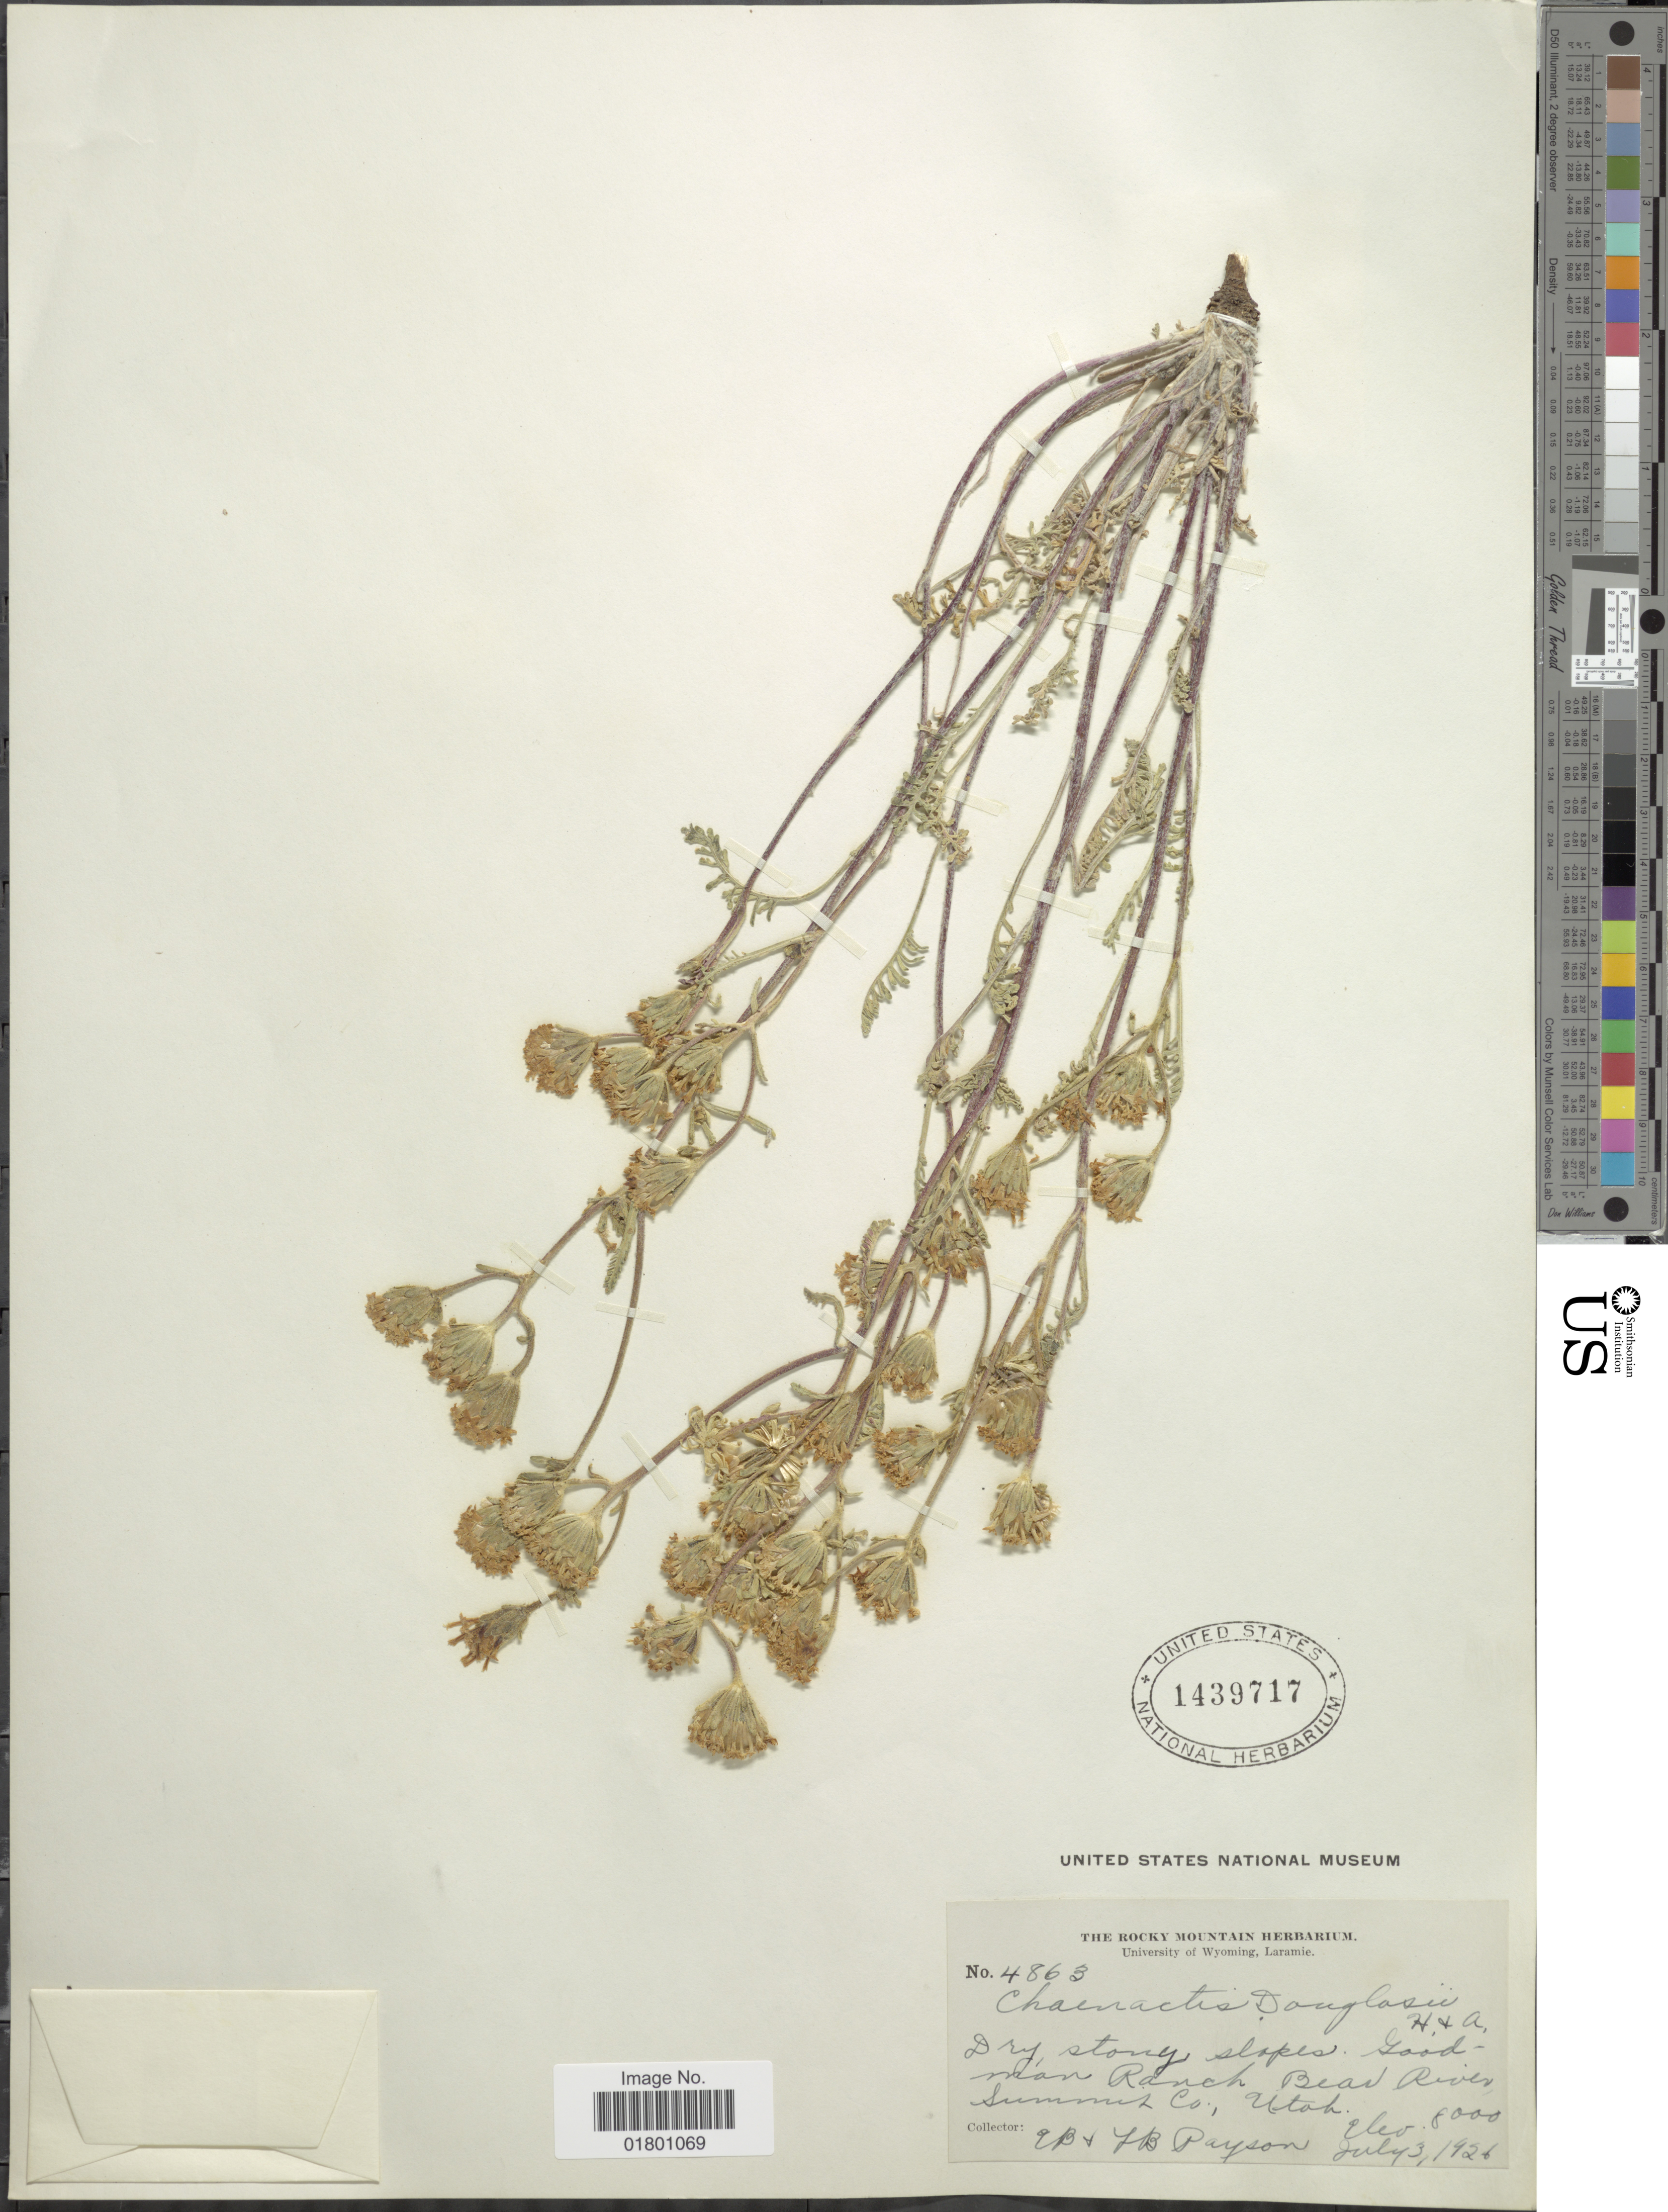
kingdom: Plantae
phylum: Tracheophyta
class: Magnoliopsida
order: Asterales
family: Asteraceae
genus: Chaenactis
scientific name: Chaenactis douglasii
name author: Hook. & Arn.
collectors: E. B. Payson & L. Payson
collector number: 4863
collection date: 1926-07-03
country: United States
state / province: Utah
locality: Dry, stony slopes. Goodman Ranch Bear River Summit Co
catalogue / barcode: US 1439717